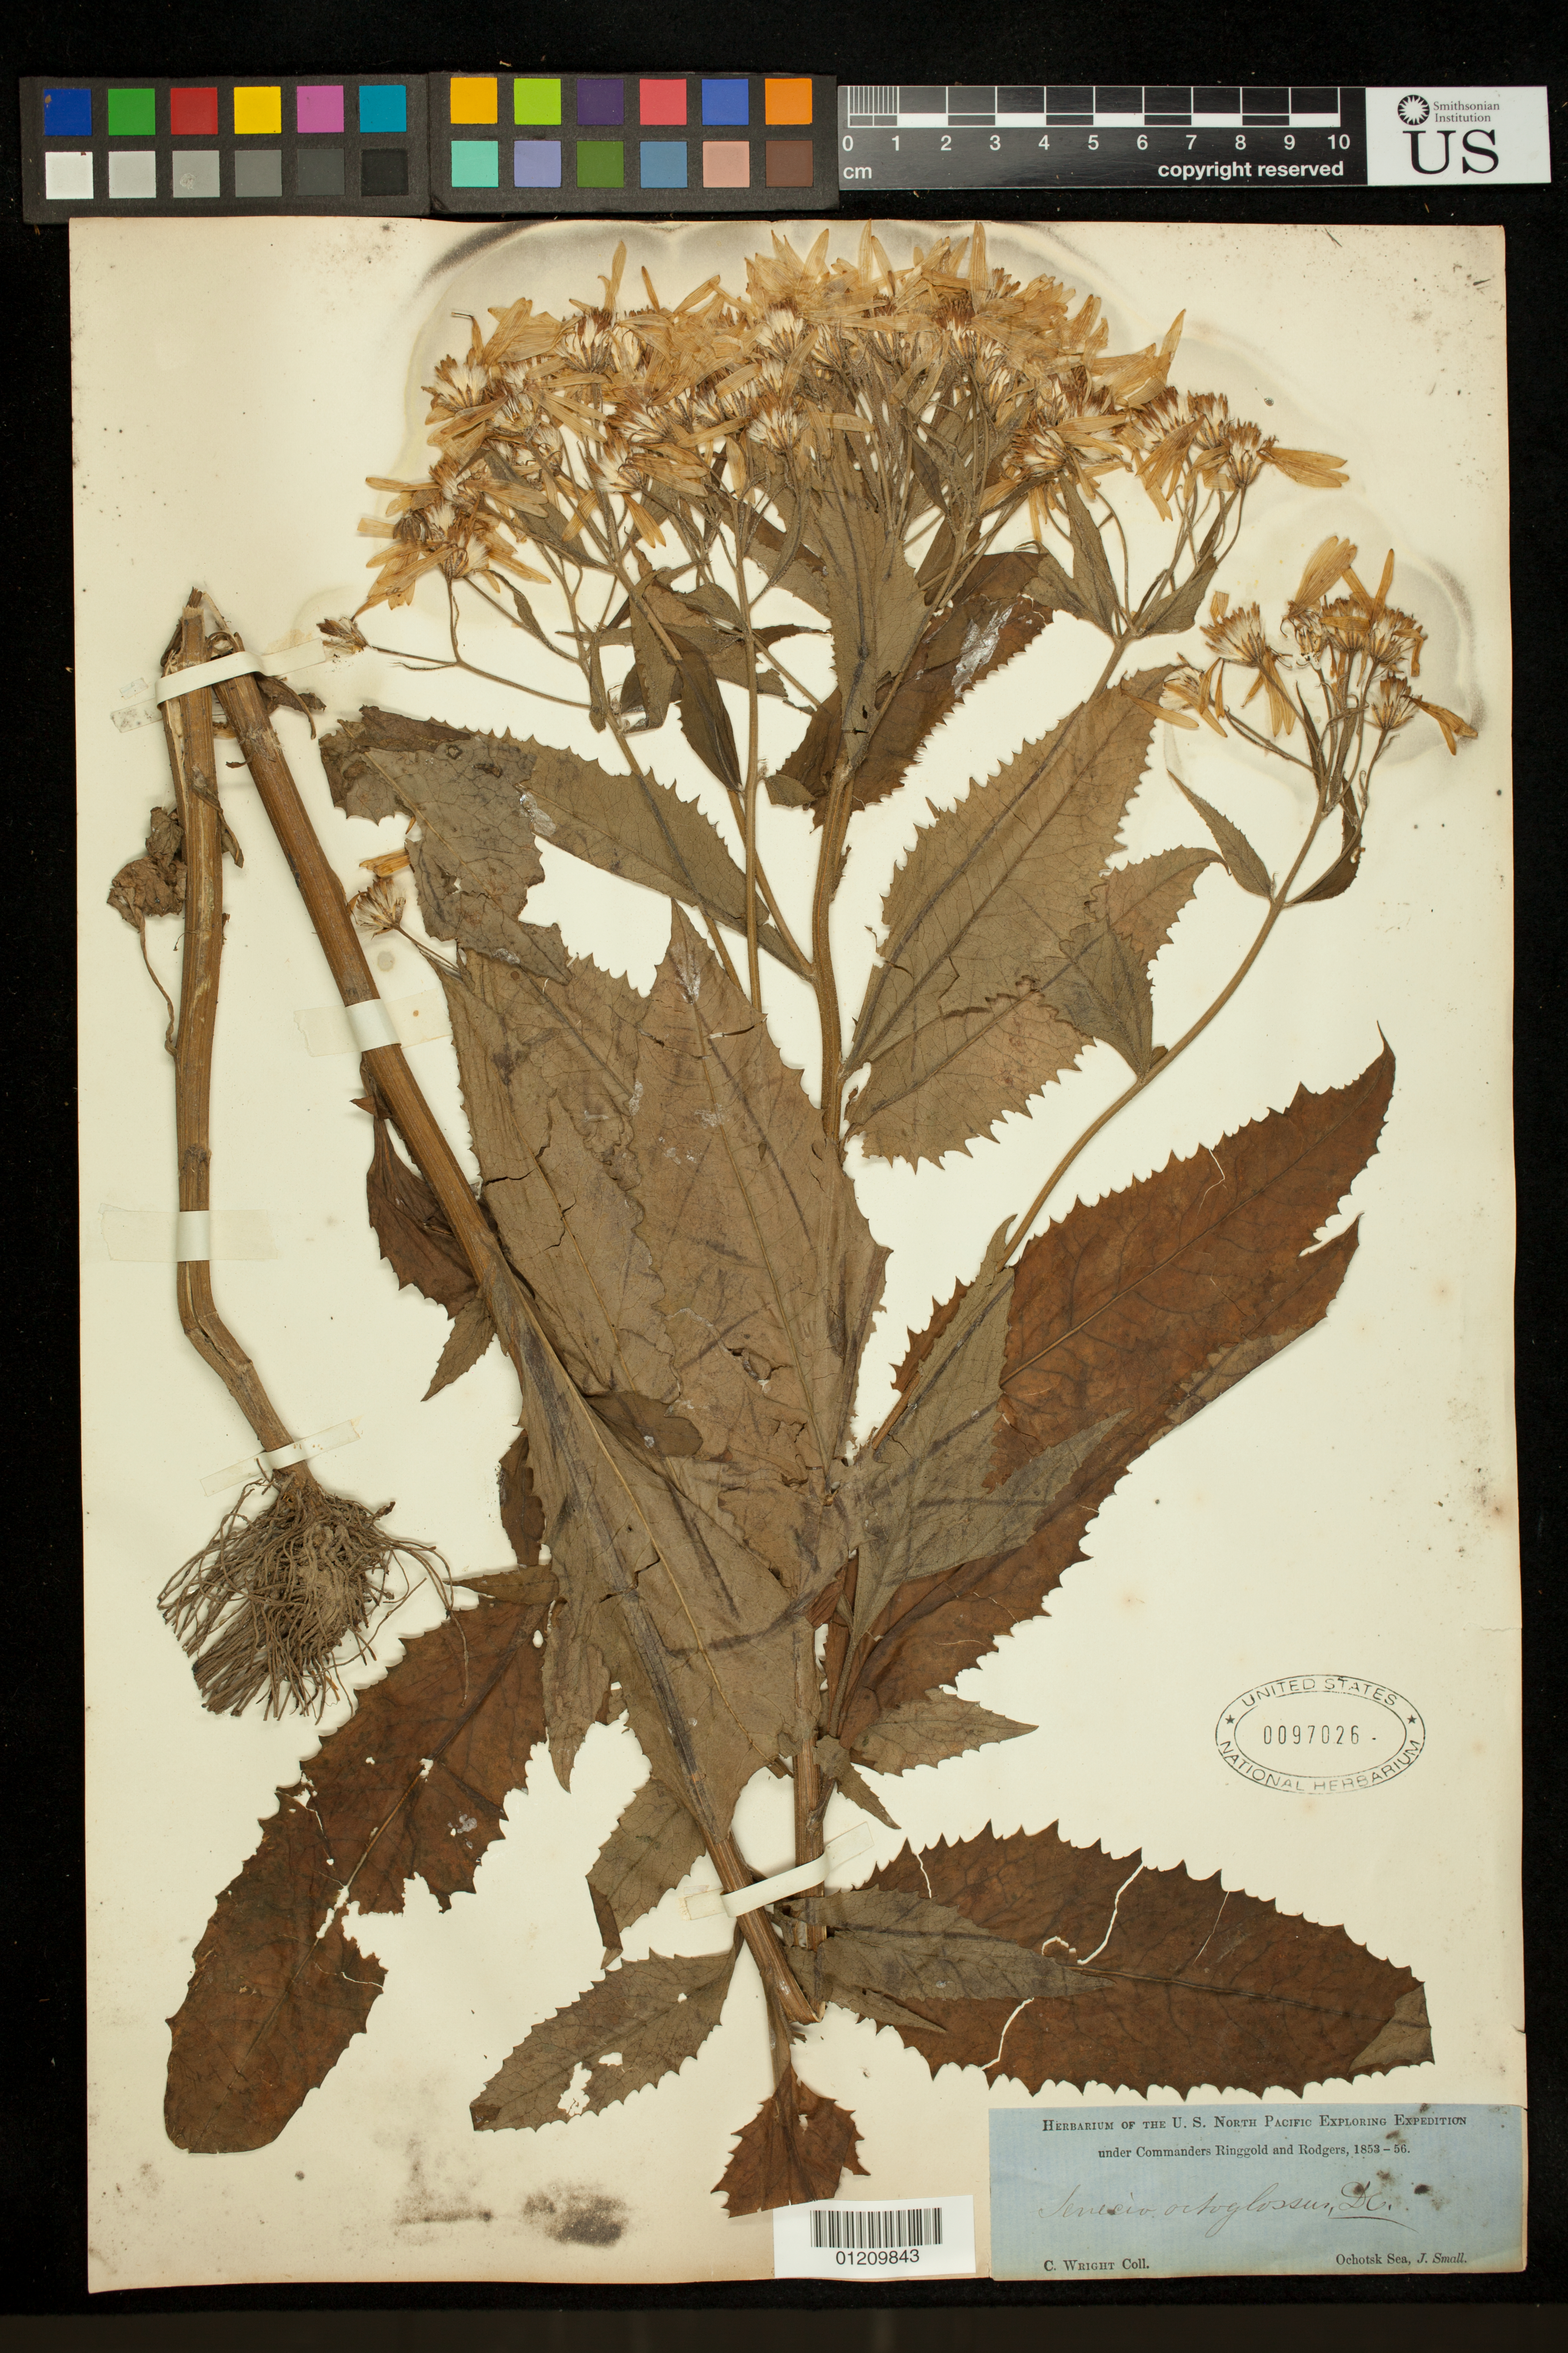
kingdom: Plantae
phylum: Tracheophyta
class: Magnoliopsida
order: Asterales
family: Asteraceae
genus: Senecio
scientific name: Senecio octoglossus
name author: DC.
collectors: C. Wright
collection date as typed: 1853 to -- --- 1856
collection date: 1853/1856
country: Russian Federation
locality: Ochotsk Sea.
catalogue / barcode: US 97026